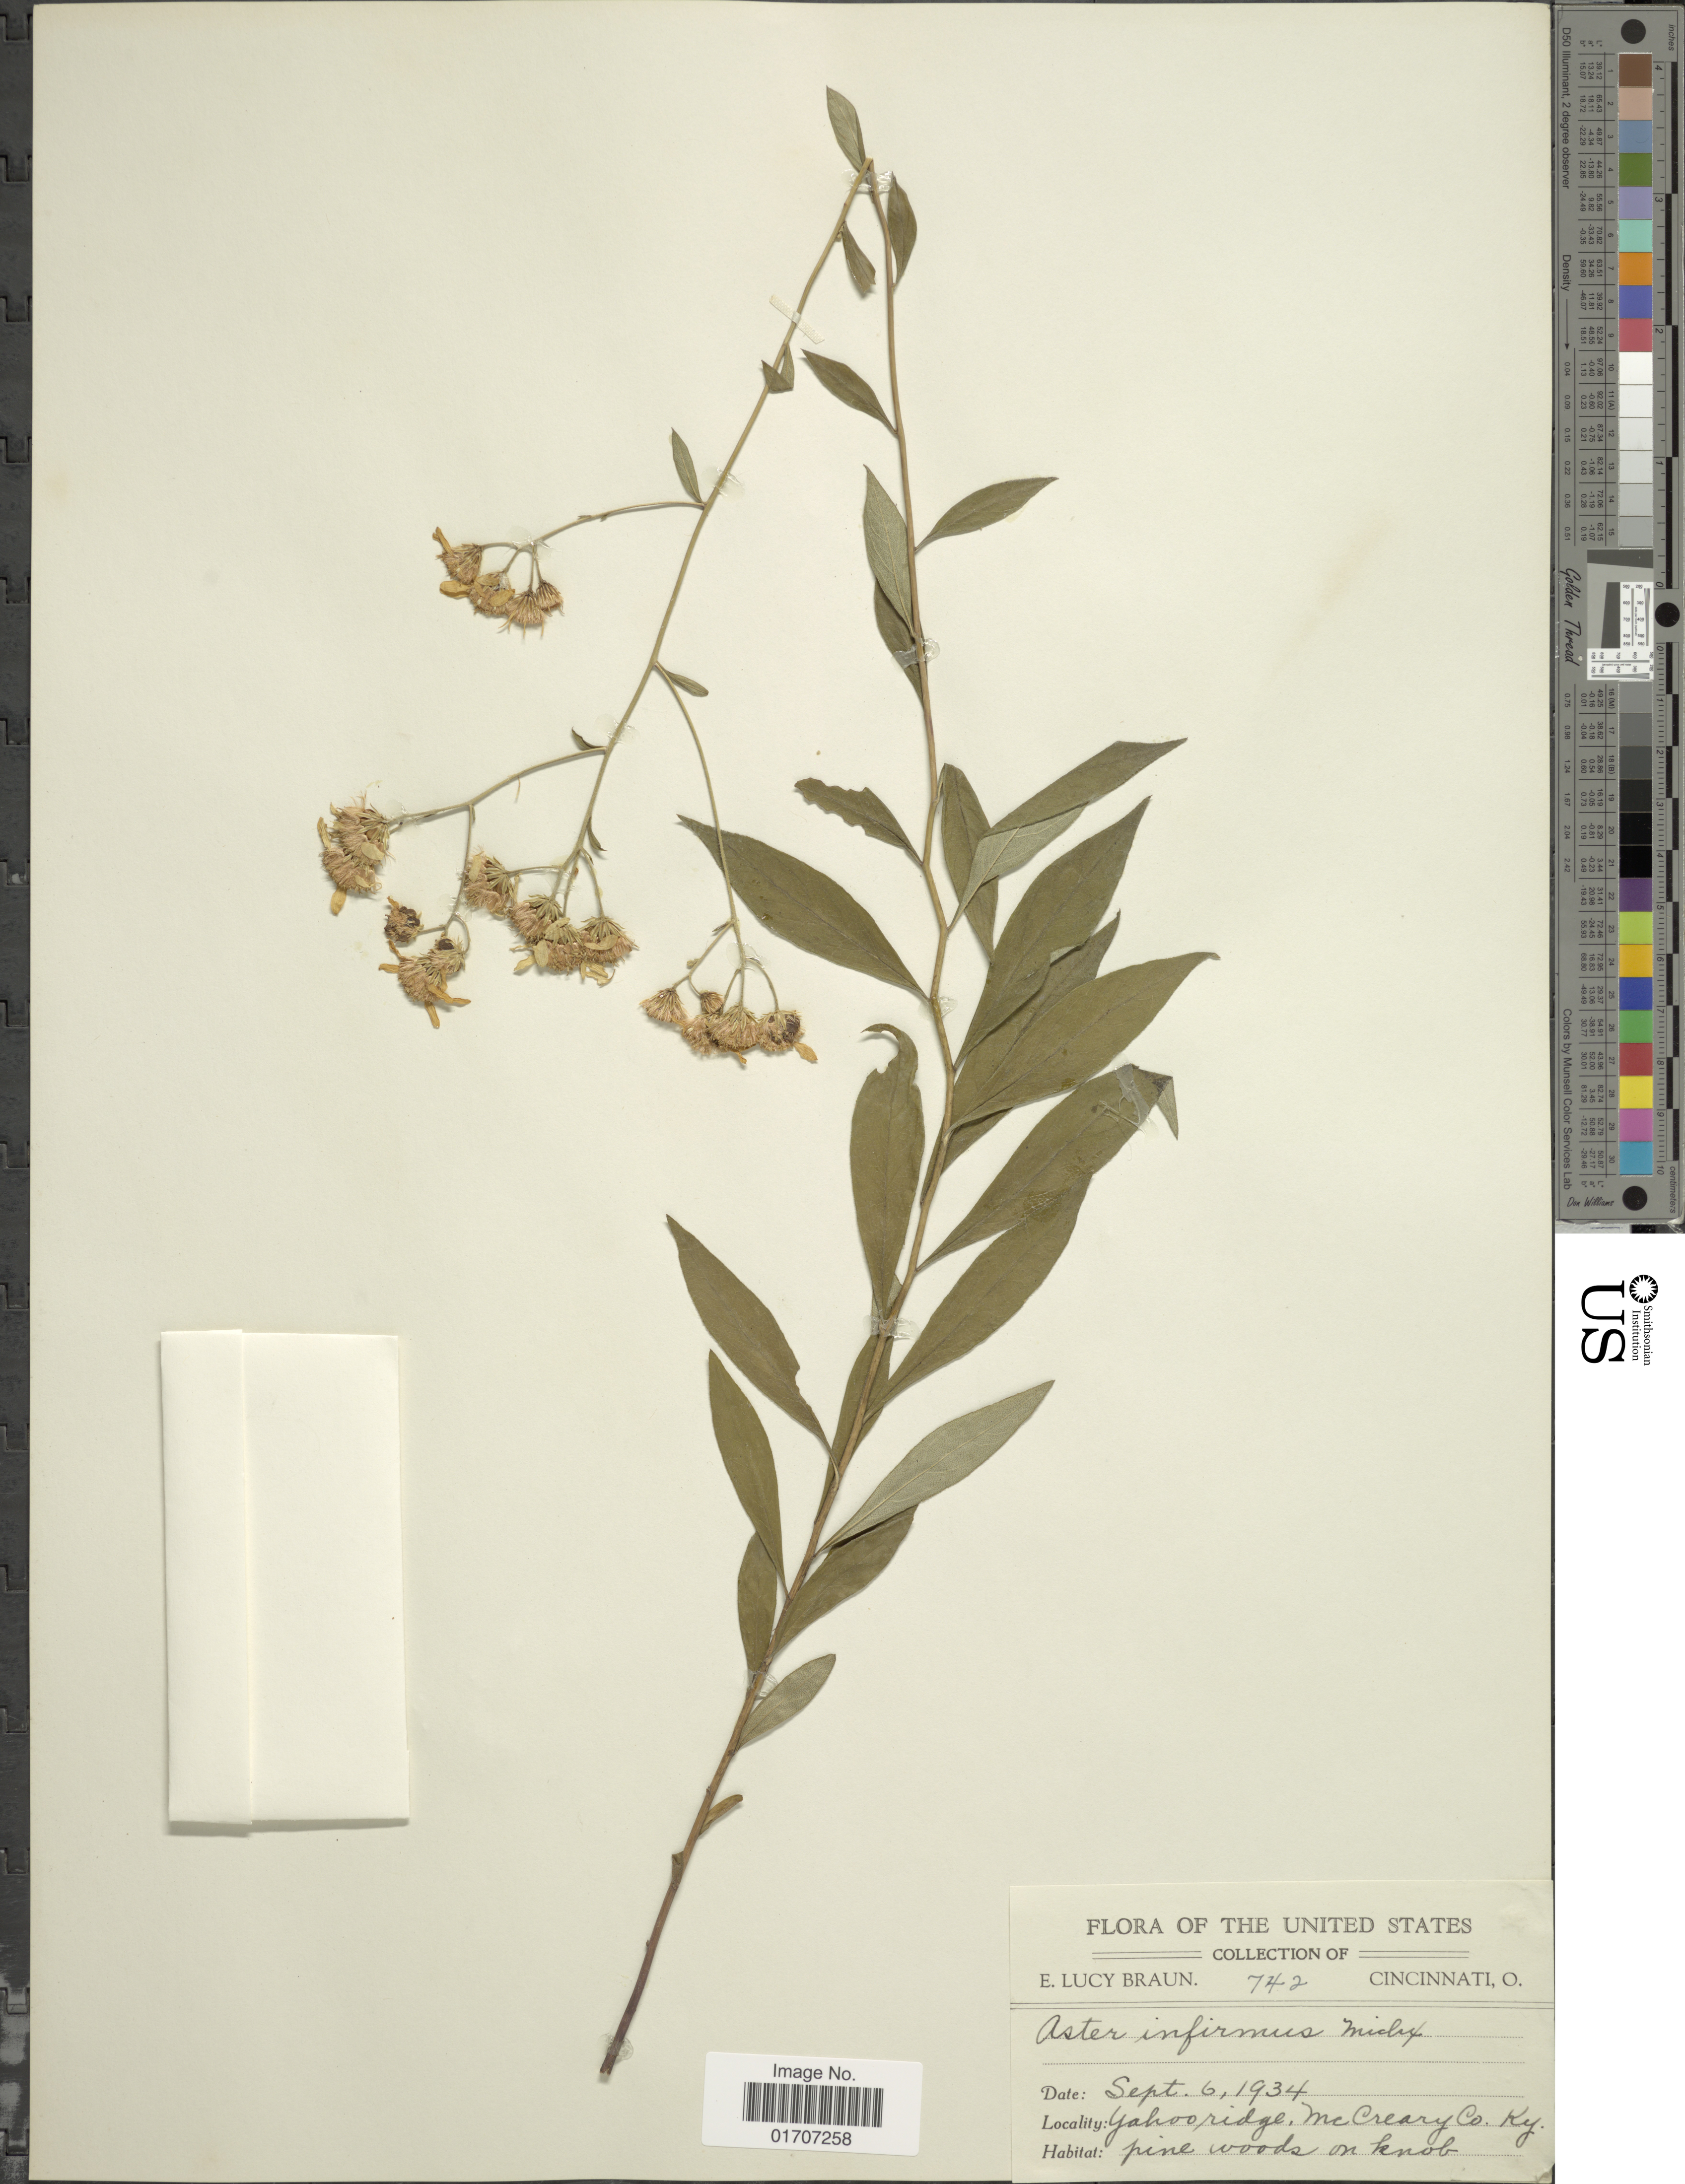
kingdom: Plantae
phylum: Tracheophyta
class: Magnoliopsida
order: Asterales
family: Asteraceae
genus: Doellingeria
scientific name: Doellingeria infirma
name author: (Michx.) Greene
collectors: E. L. Braun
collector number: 742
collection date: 1934-09-06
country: United States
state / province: Kentucky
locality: Yahoo ridge, Mccreary Co., Ky.